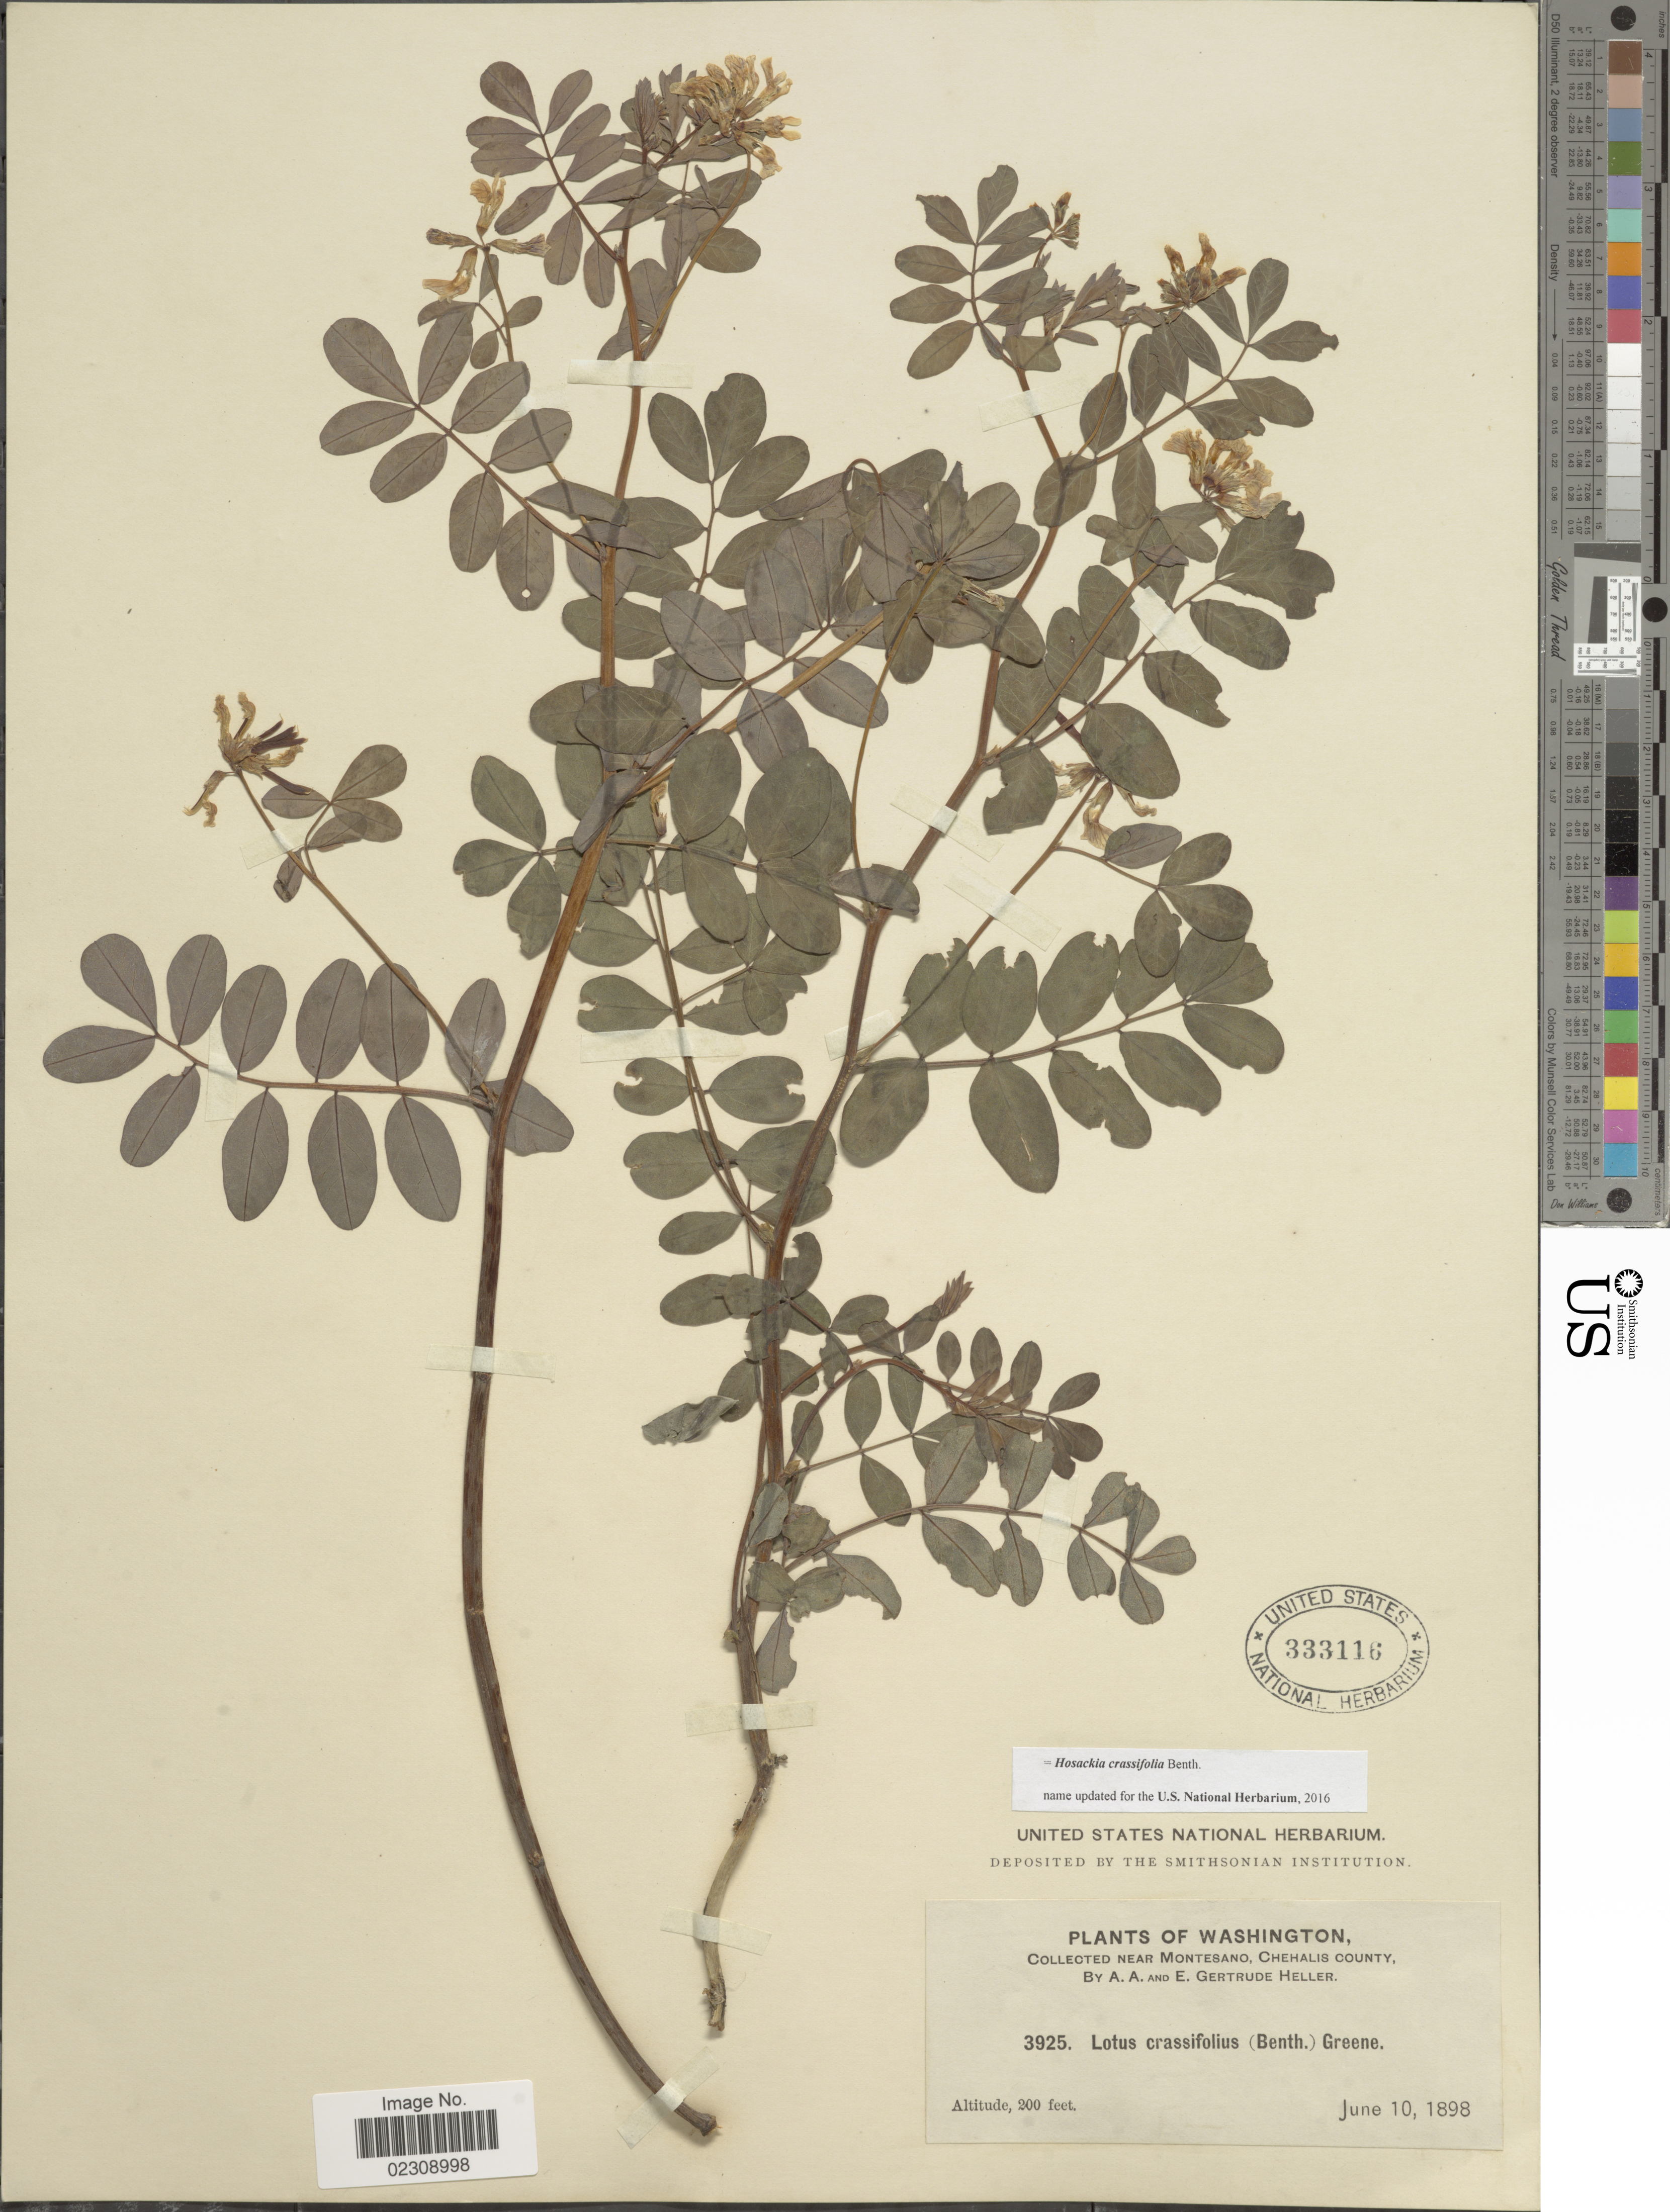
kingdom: Plantae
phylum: Tracheophyta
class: Magnoliopsida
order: Fabales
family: Fabaceae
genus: Hosackia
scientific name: Hosackia crassifolia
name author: Benth.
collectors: A. A. Heller & E. G. Heller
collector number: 3925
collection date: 1898-06-10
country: United States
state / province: Washington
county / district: Grays Harbor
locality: Near Montesano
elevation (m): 61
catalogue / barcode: US 333116